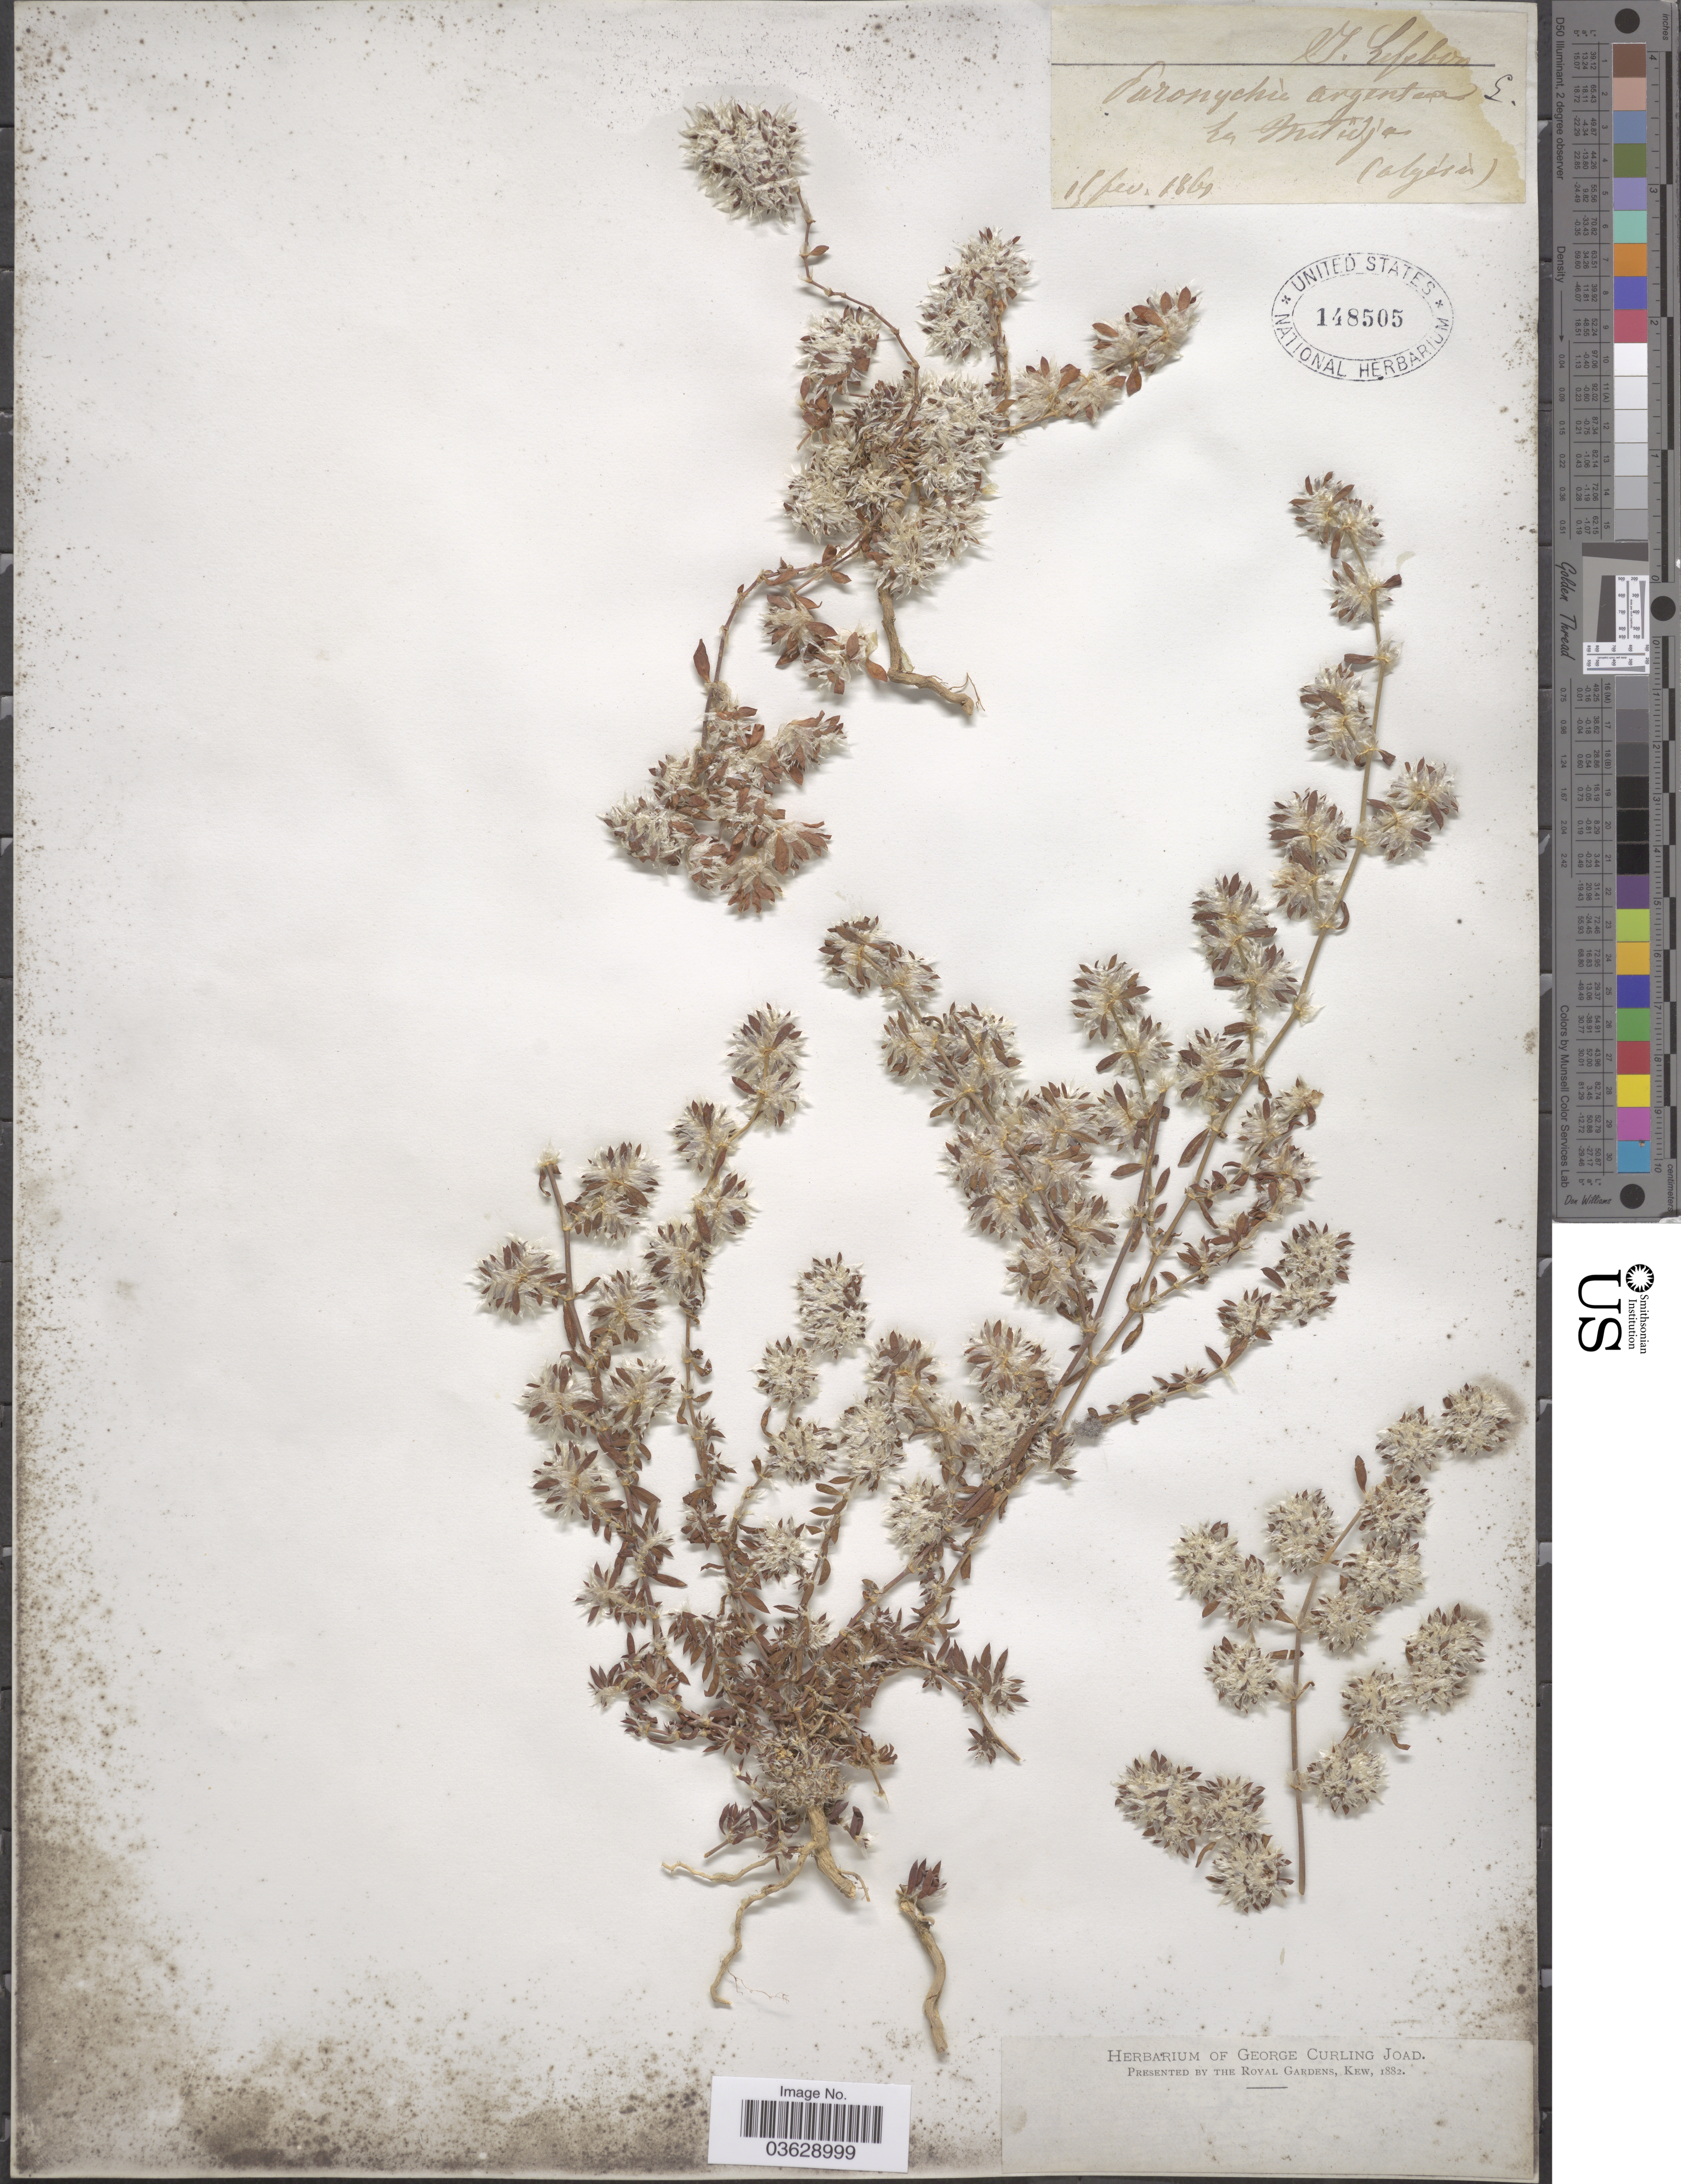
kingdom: Plantae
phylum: Tracheophyta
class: Magnoliopsida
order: Caryophyllales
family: Caryophyllaceae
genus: Paronychia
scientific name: Paronychia argentea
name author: Lam.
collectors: G. Lefebon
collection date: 1861-02-15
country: Algeria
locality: La Mitidja.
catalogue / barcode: US 148505